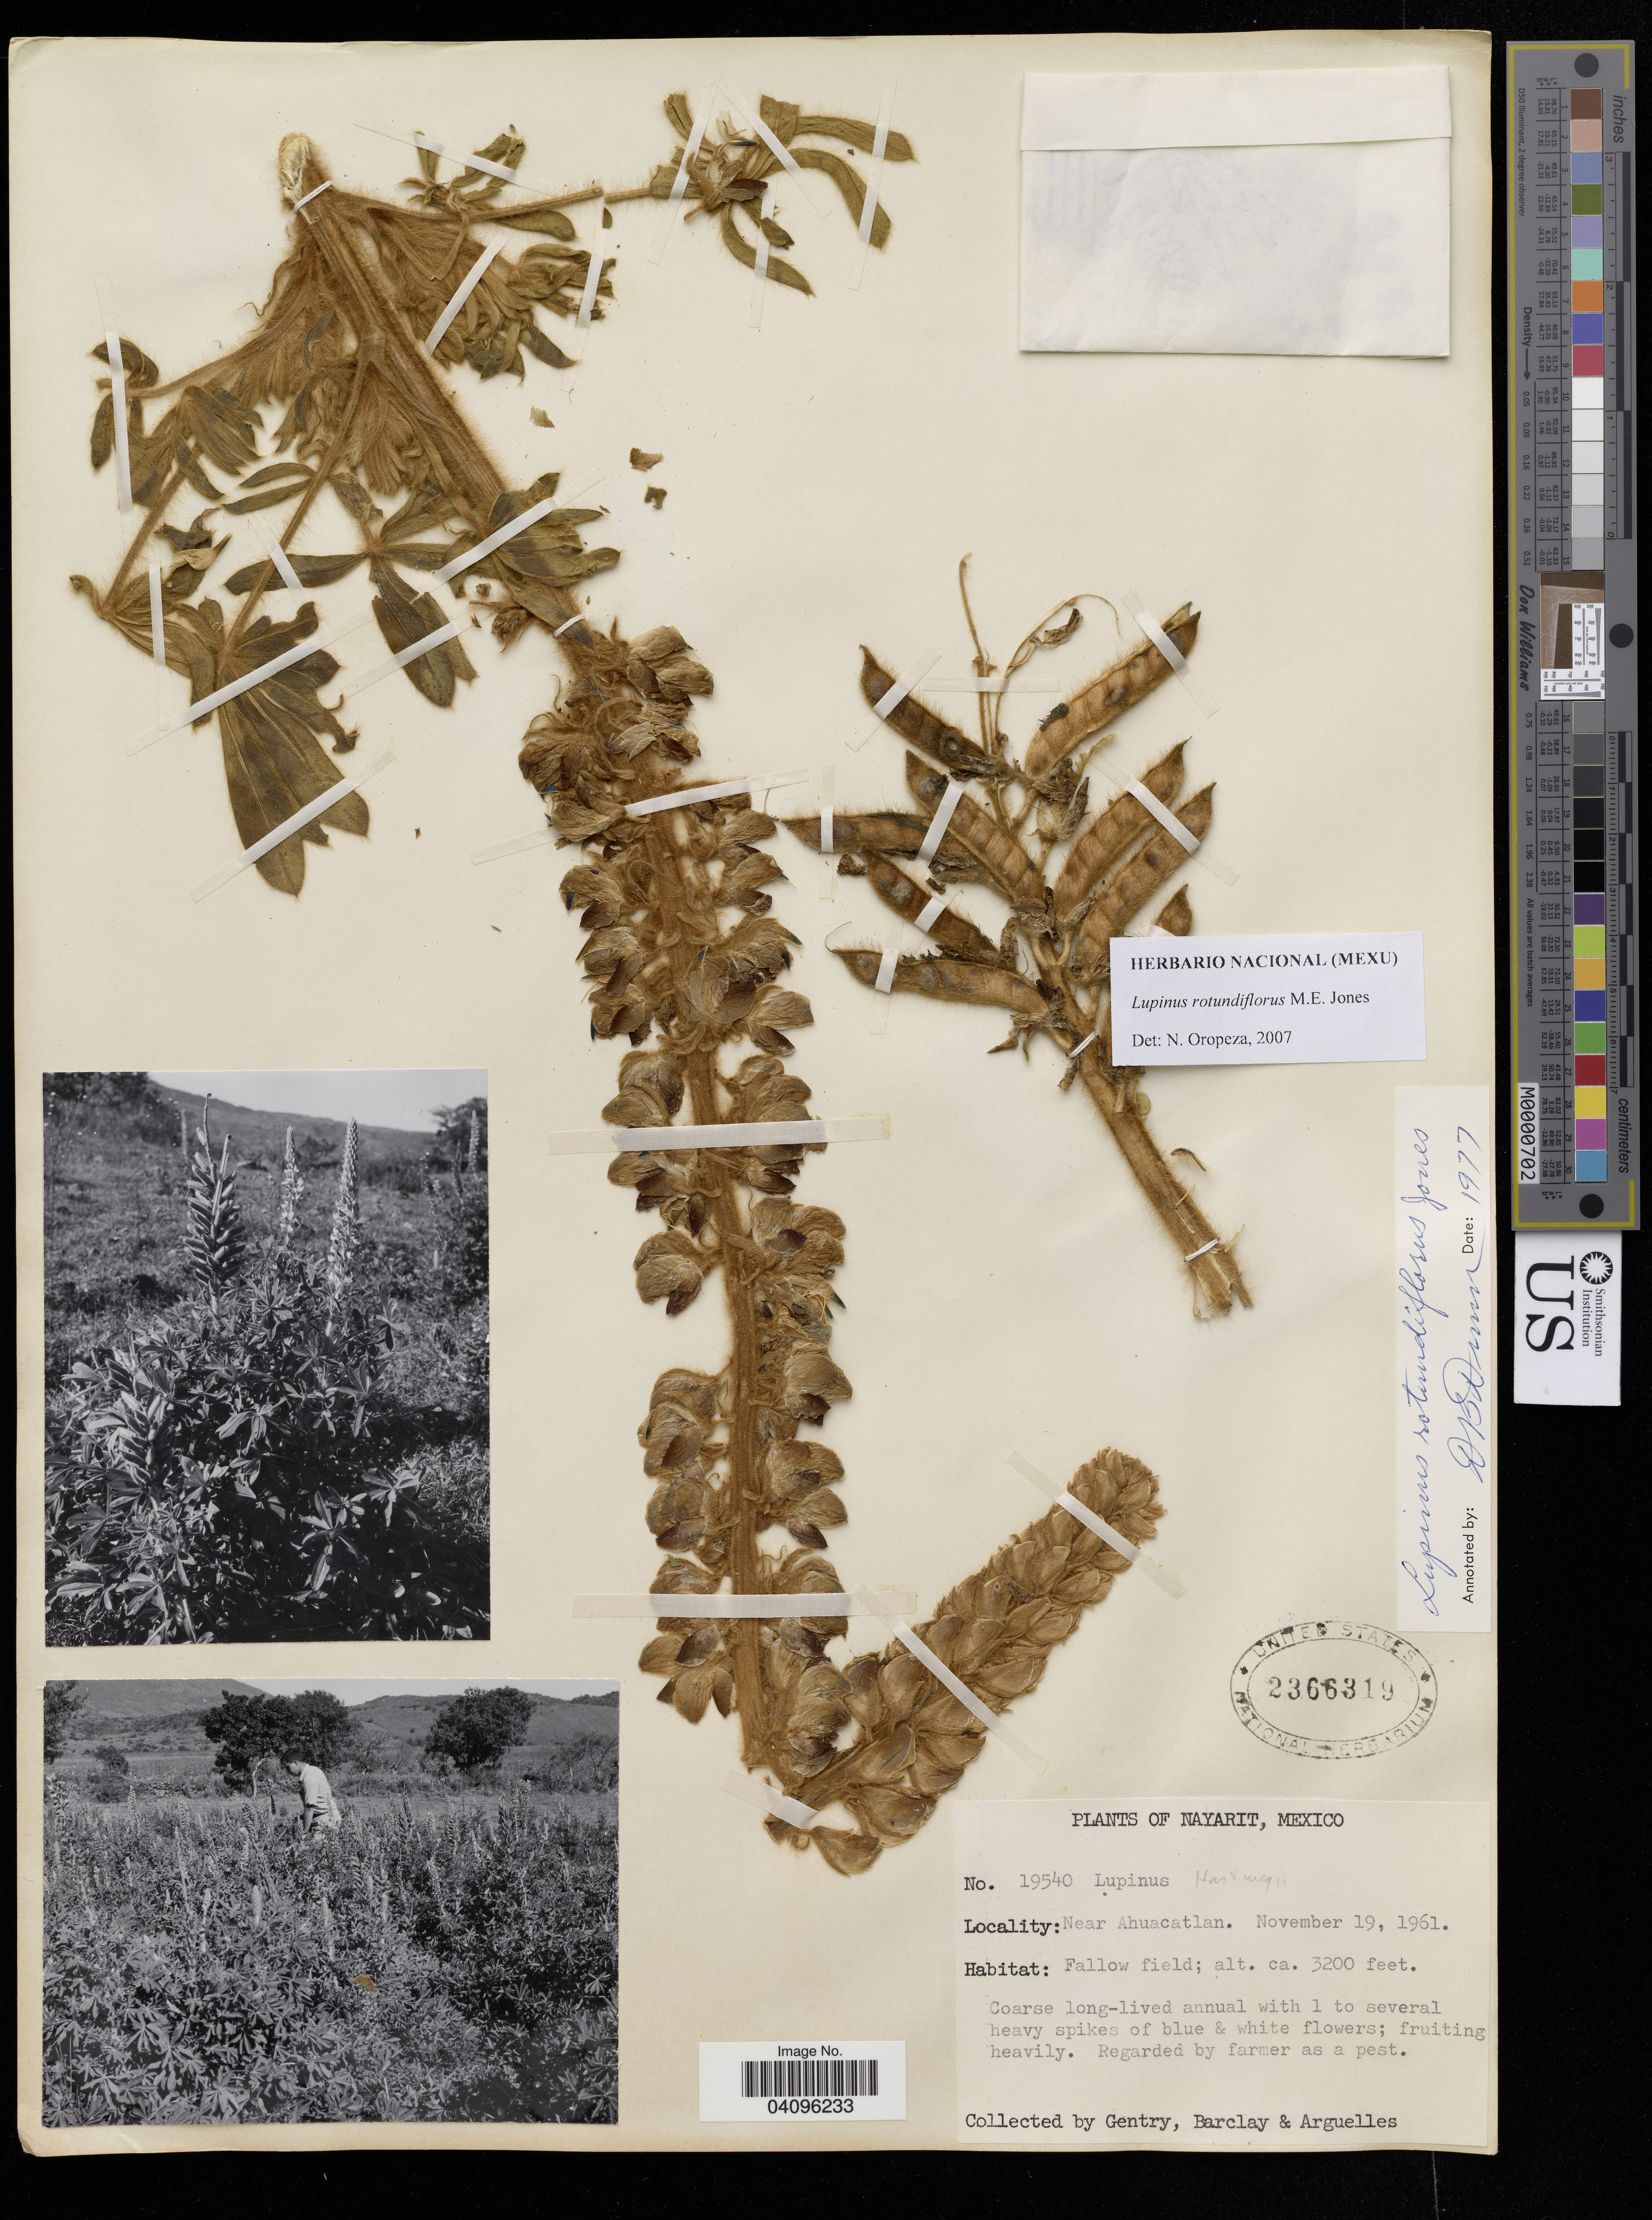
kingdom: Plantae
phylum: Tracheophyta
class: Magnoliopsida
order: Fabales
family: Fabaceae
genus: Lupinus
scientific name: Lupinus rotundiflorus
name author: M.E. Jones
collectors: Gentry, --, -- Barclay & Arguelles, --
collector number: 19540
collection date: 1961-11-19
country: Mexico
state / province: Nayarit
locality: Near Ahuacatlan.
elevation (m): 975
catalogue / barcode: US 2366319